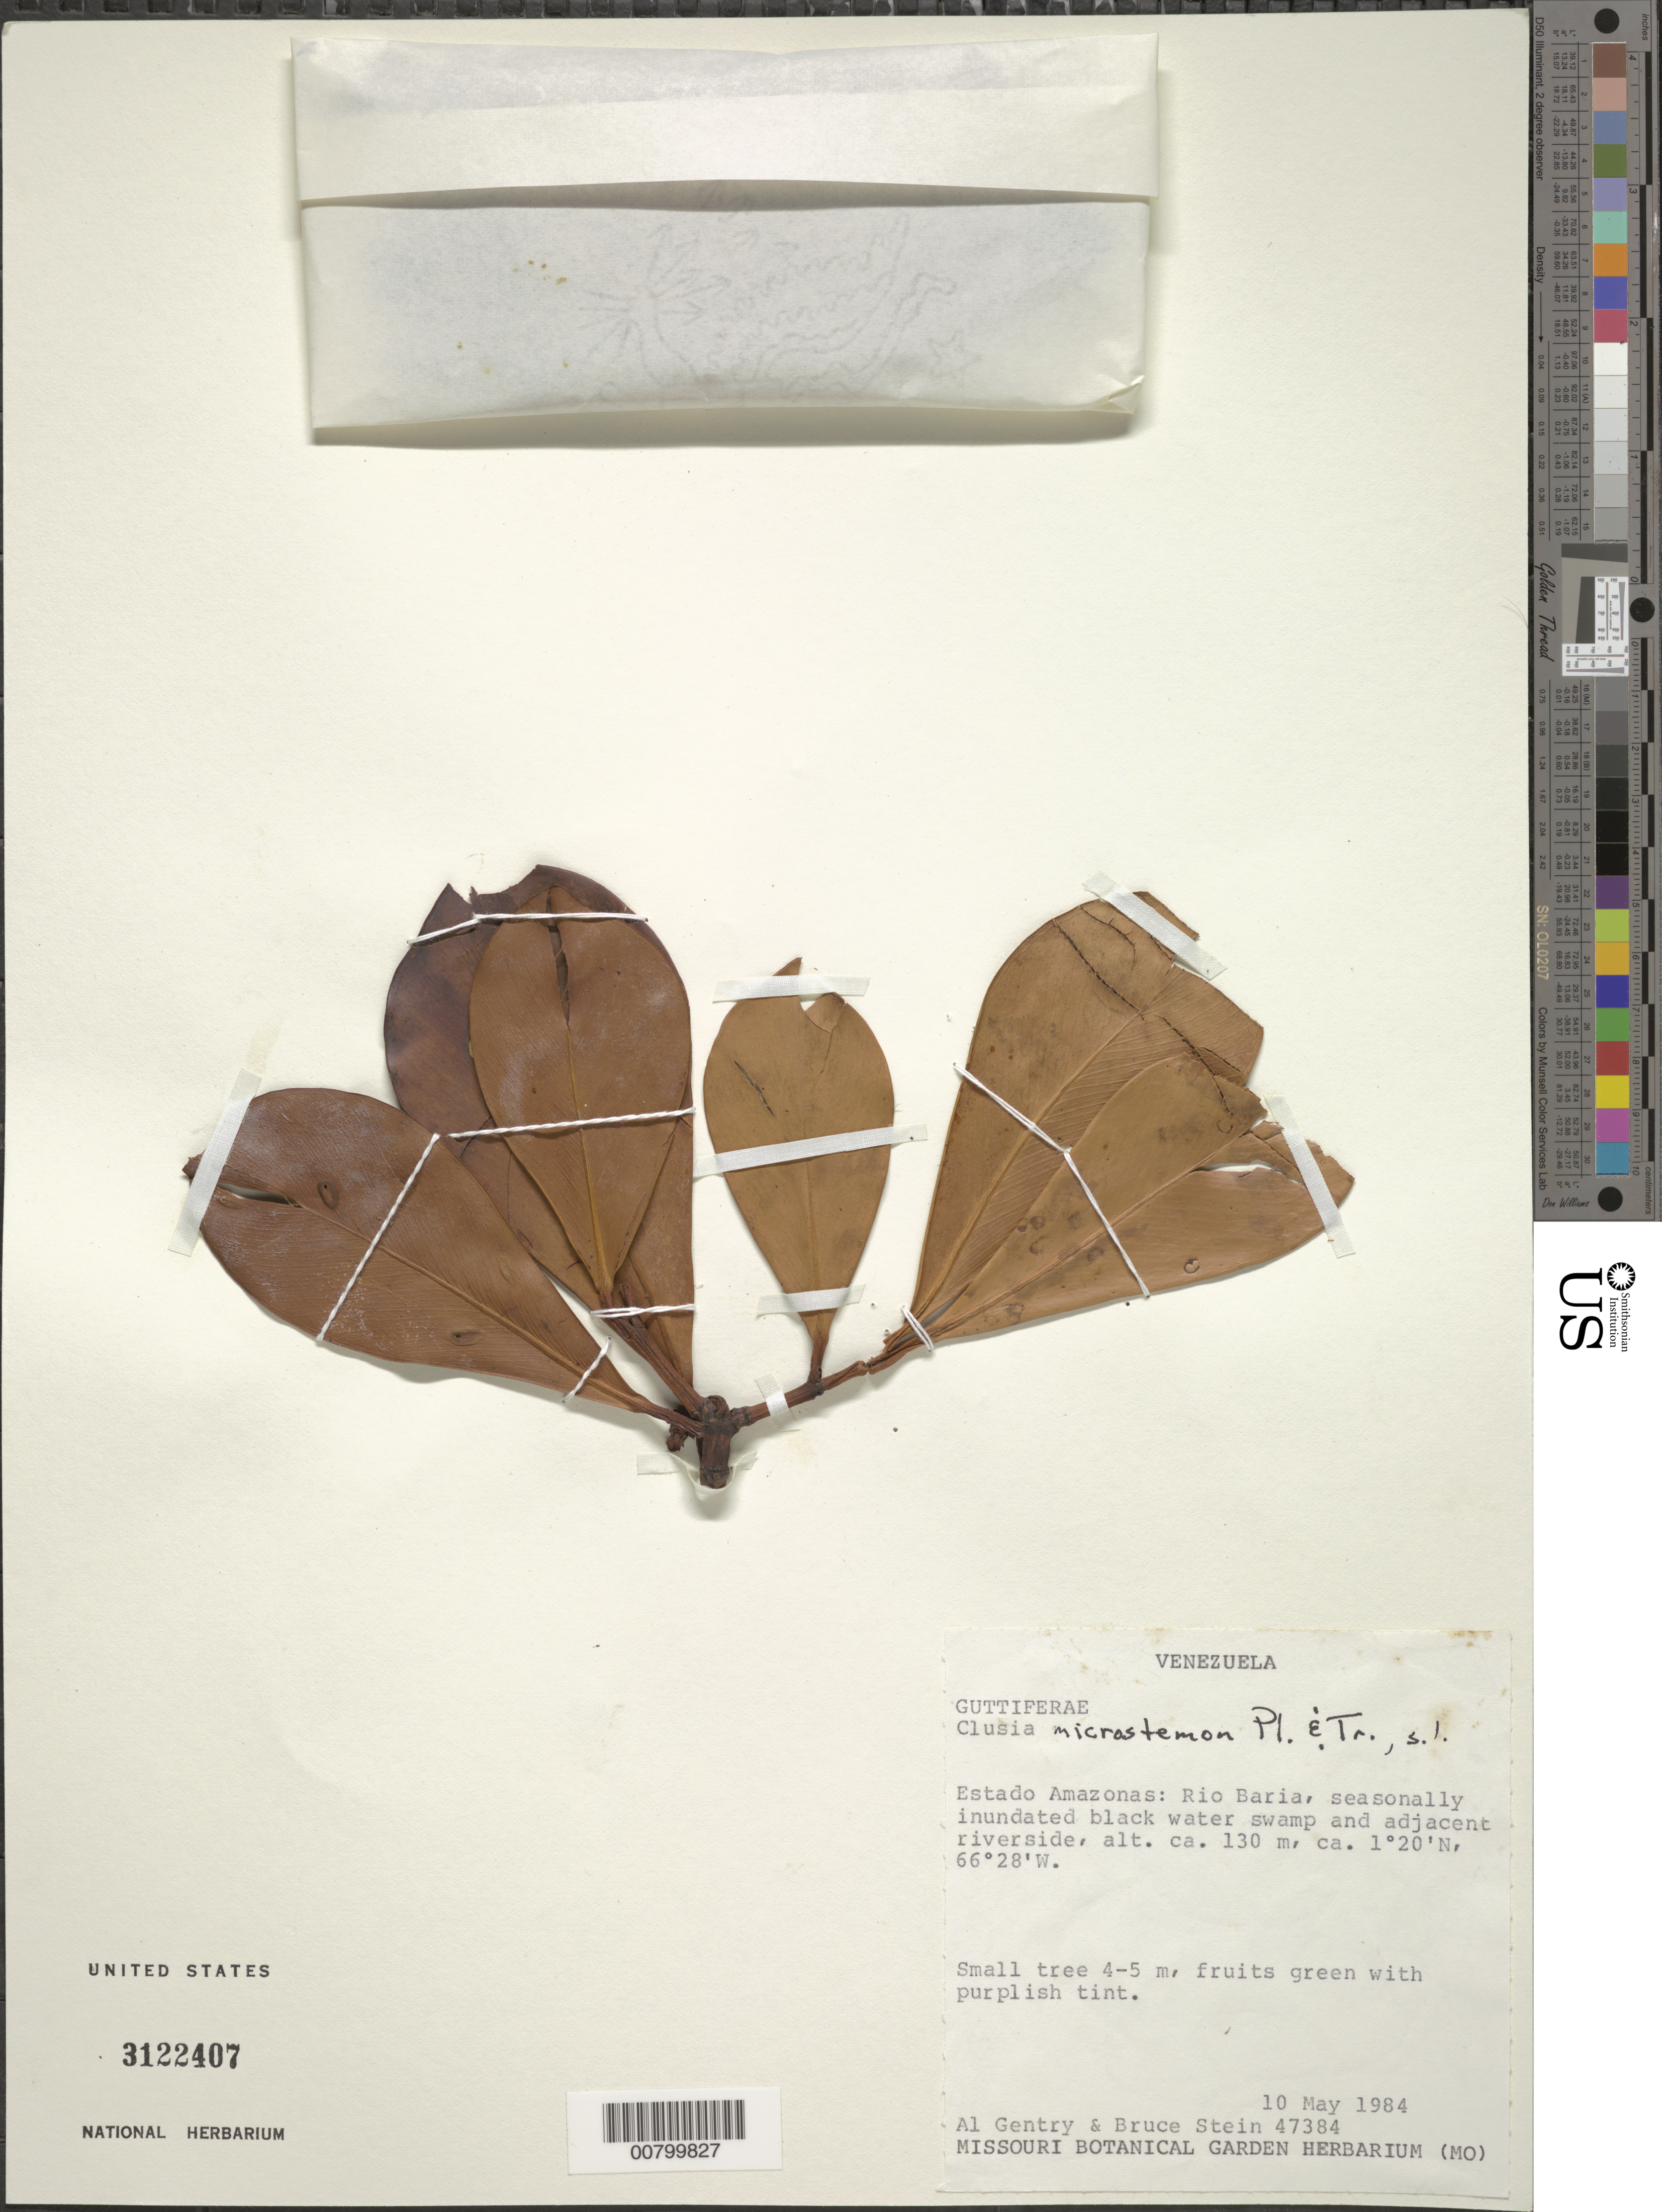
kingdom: Plantae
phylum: Tracheophyta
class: Magnoliopsida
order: Malpighiales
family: Clusiaceae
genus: Clusia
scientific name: Clusia microstemon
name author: Planch. & Triana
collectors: A. H. Gentry & B. Stein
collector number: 47384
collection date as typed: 10-May-84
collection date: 1984-05-10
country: Venezuela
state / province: Amazonas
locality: Río Baría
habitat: Inundated black water swamps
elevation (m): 130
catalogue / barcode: US 3122407